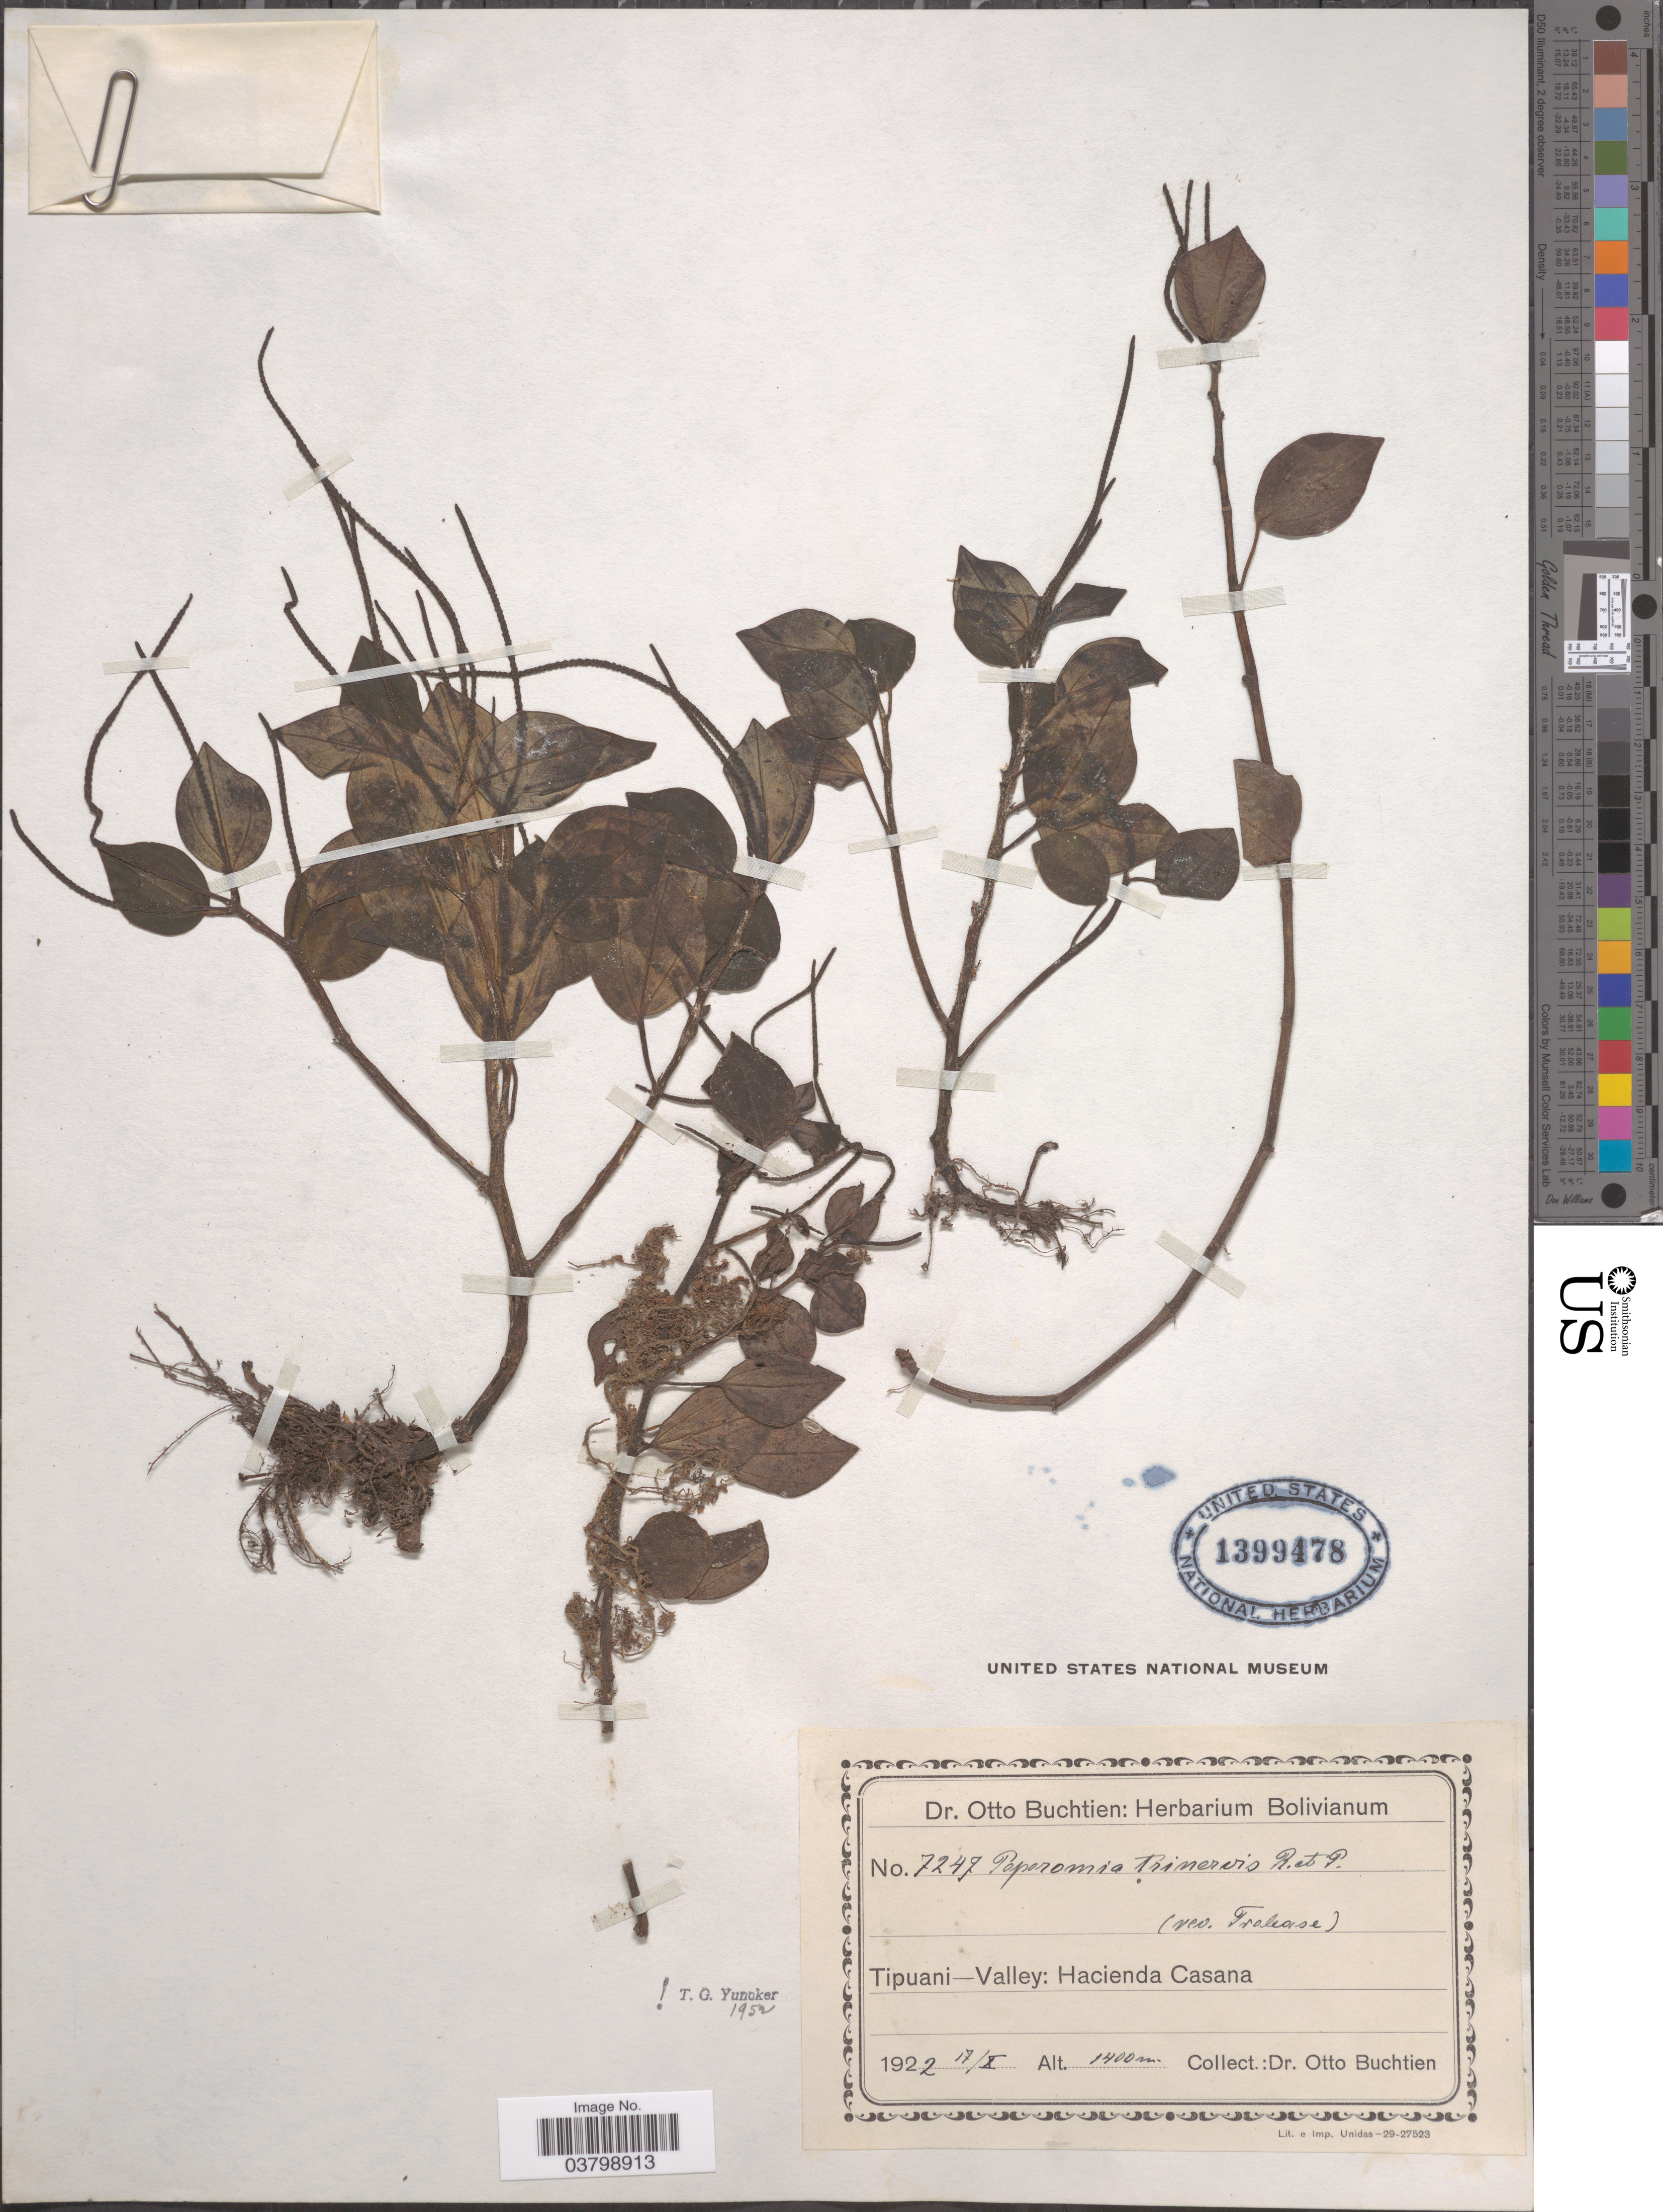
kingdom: Plantae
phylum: Tracheophyta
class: Magnoliopsida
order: Piperales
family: Piperaceae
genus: Peperomia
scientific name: Peperomia trinervis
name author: Ruiz & Pav.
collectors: O. Buchtien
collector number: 7247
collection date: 1922-10-17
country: Bolivia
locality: Tipuani - Valley: Hacienda Casana.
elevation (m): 1400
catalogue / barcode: US 1399478